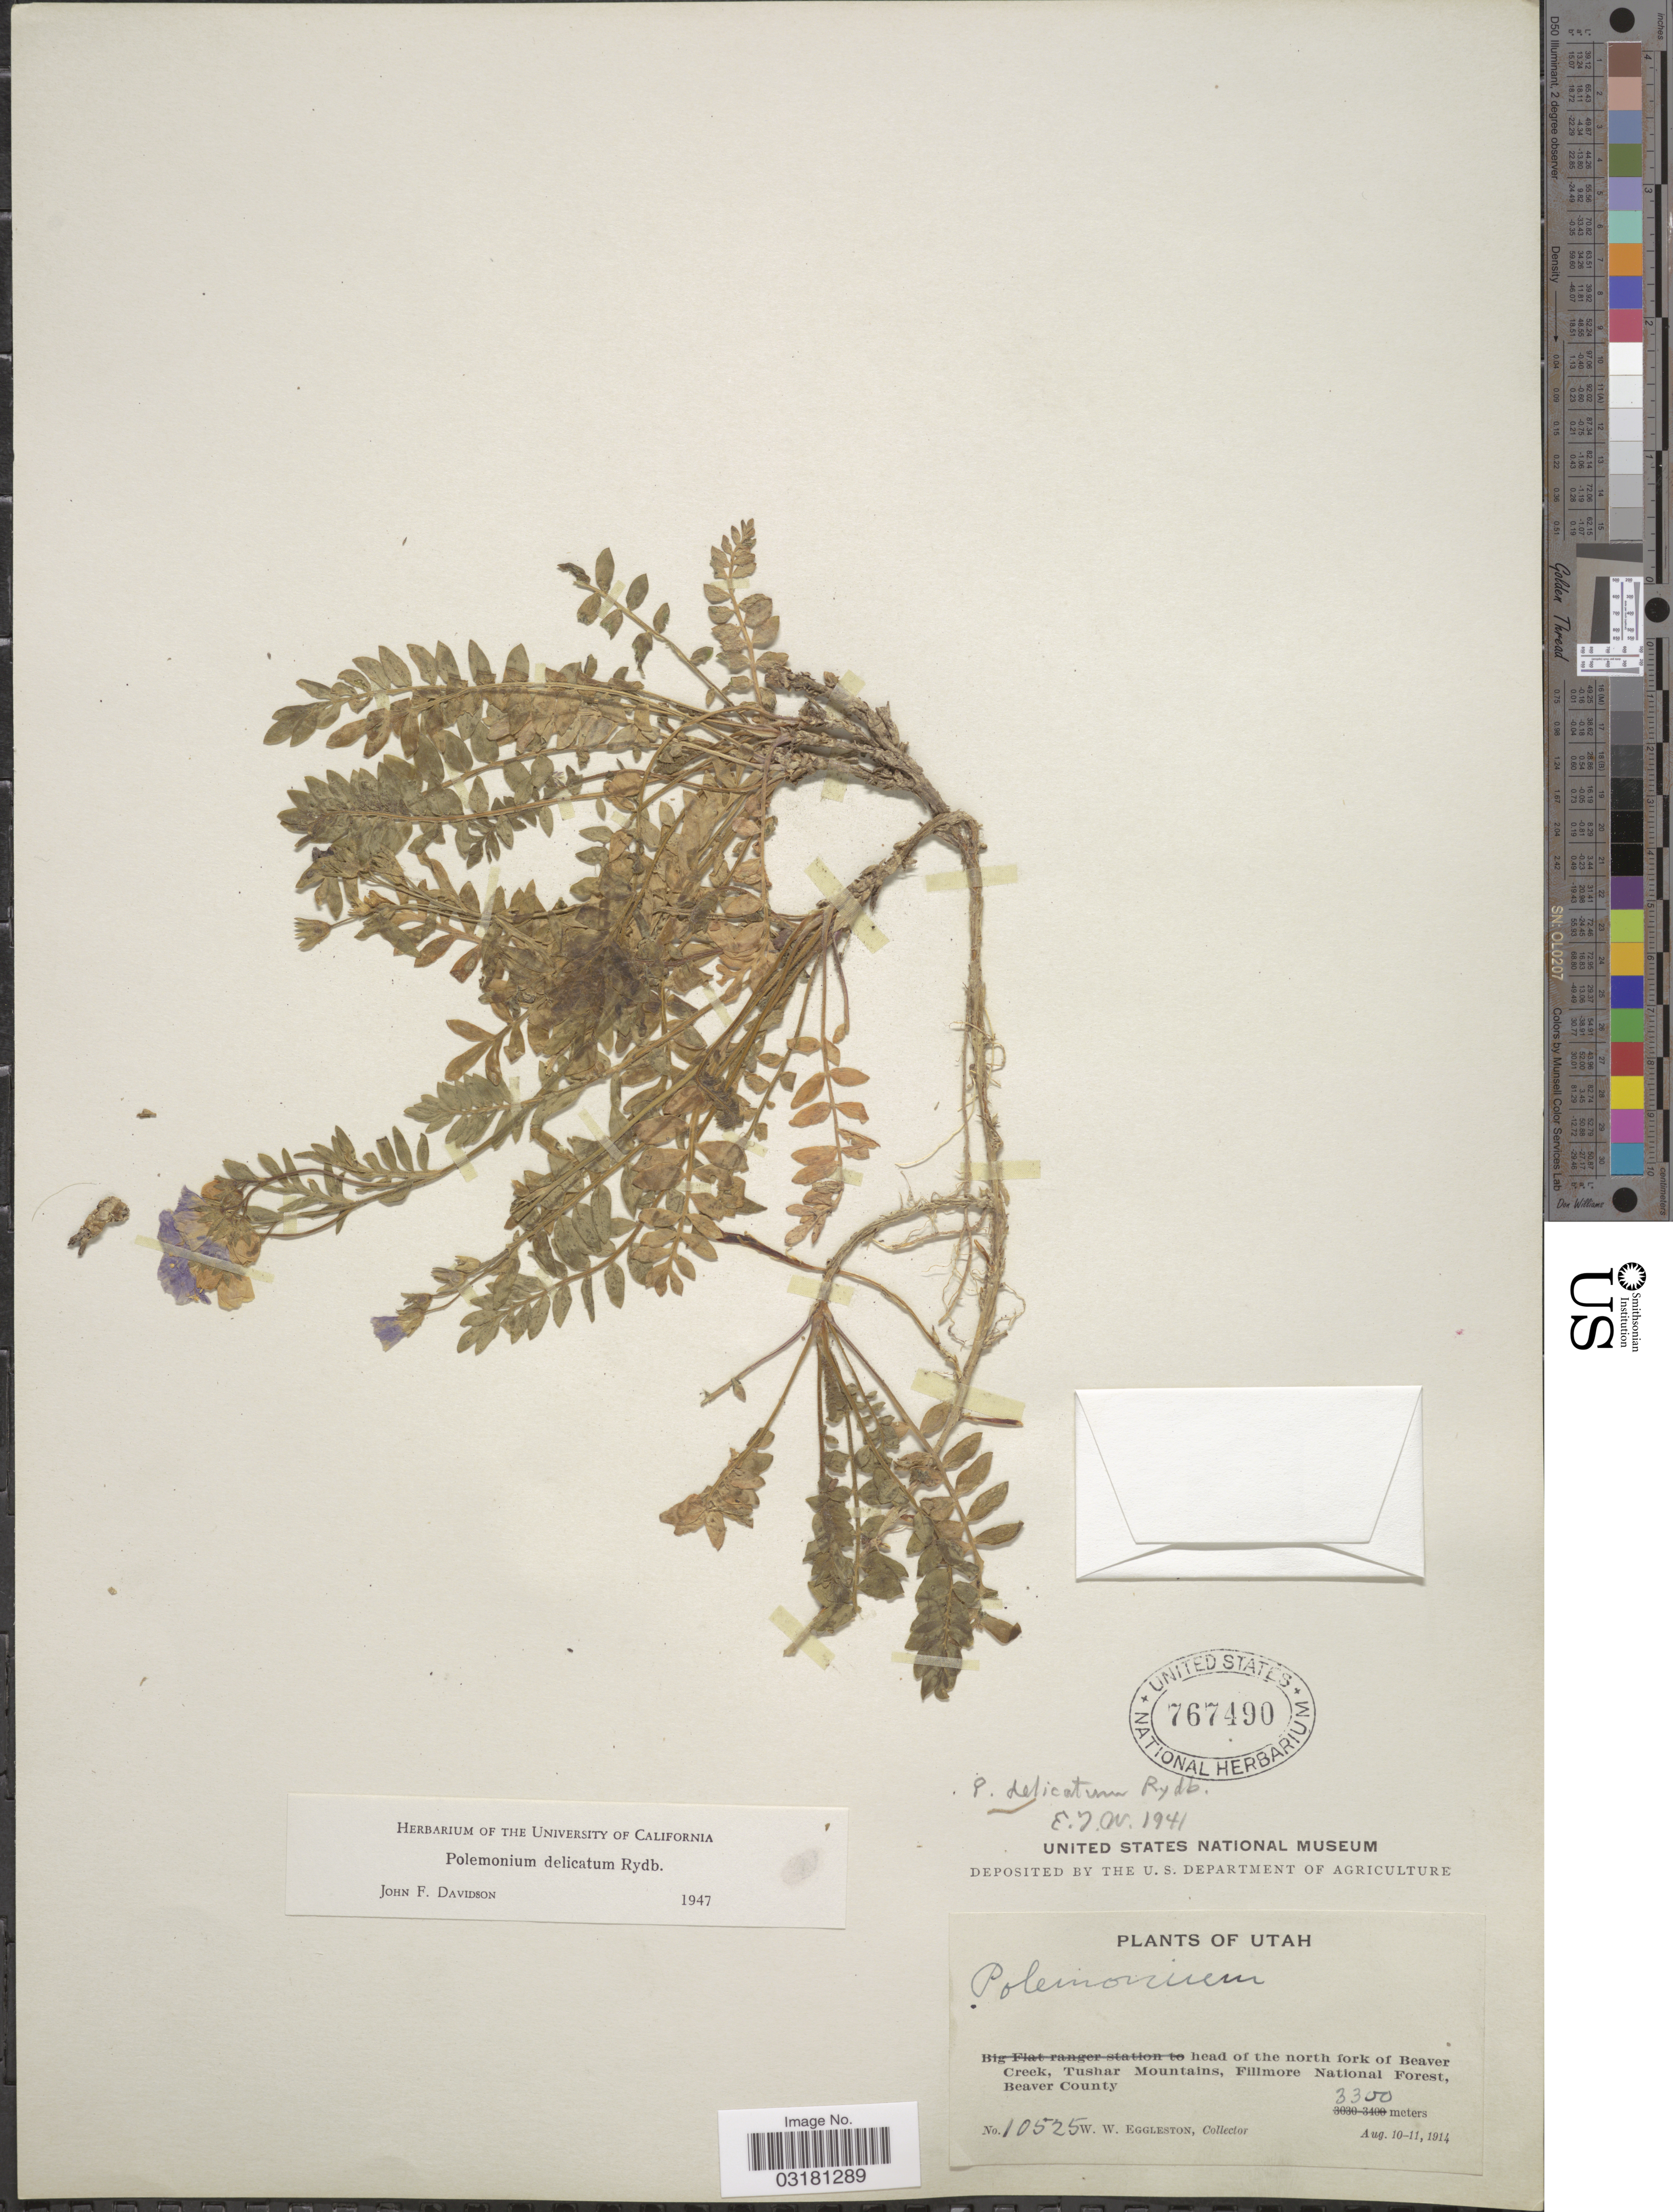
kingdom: Plantae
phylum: Tracheophyta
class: Magnoliopsida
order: Ericales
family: Polemoniaceae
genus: Polemonium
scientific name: Polemonium delicatum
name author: Rydb.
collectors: W. W. Eggleston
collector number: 10525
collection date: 1914-08-10/1914-08-11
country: United States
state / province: Utah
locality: Head of the north fork of Beaver Creek, Tushar Mountains, Fillmore National Forest, Beaver County.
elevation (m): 3300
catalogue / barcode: US 767490